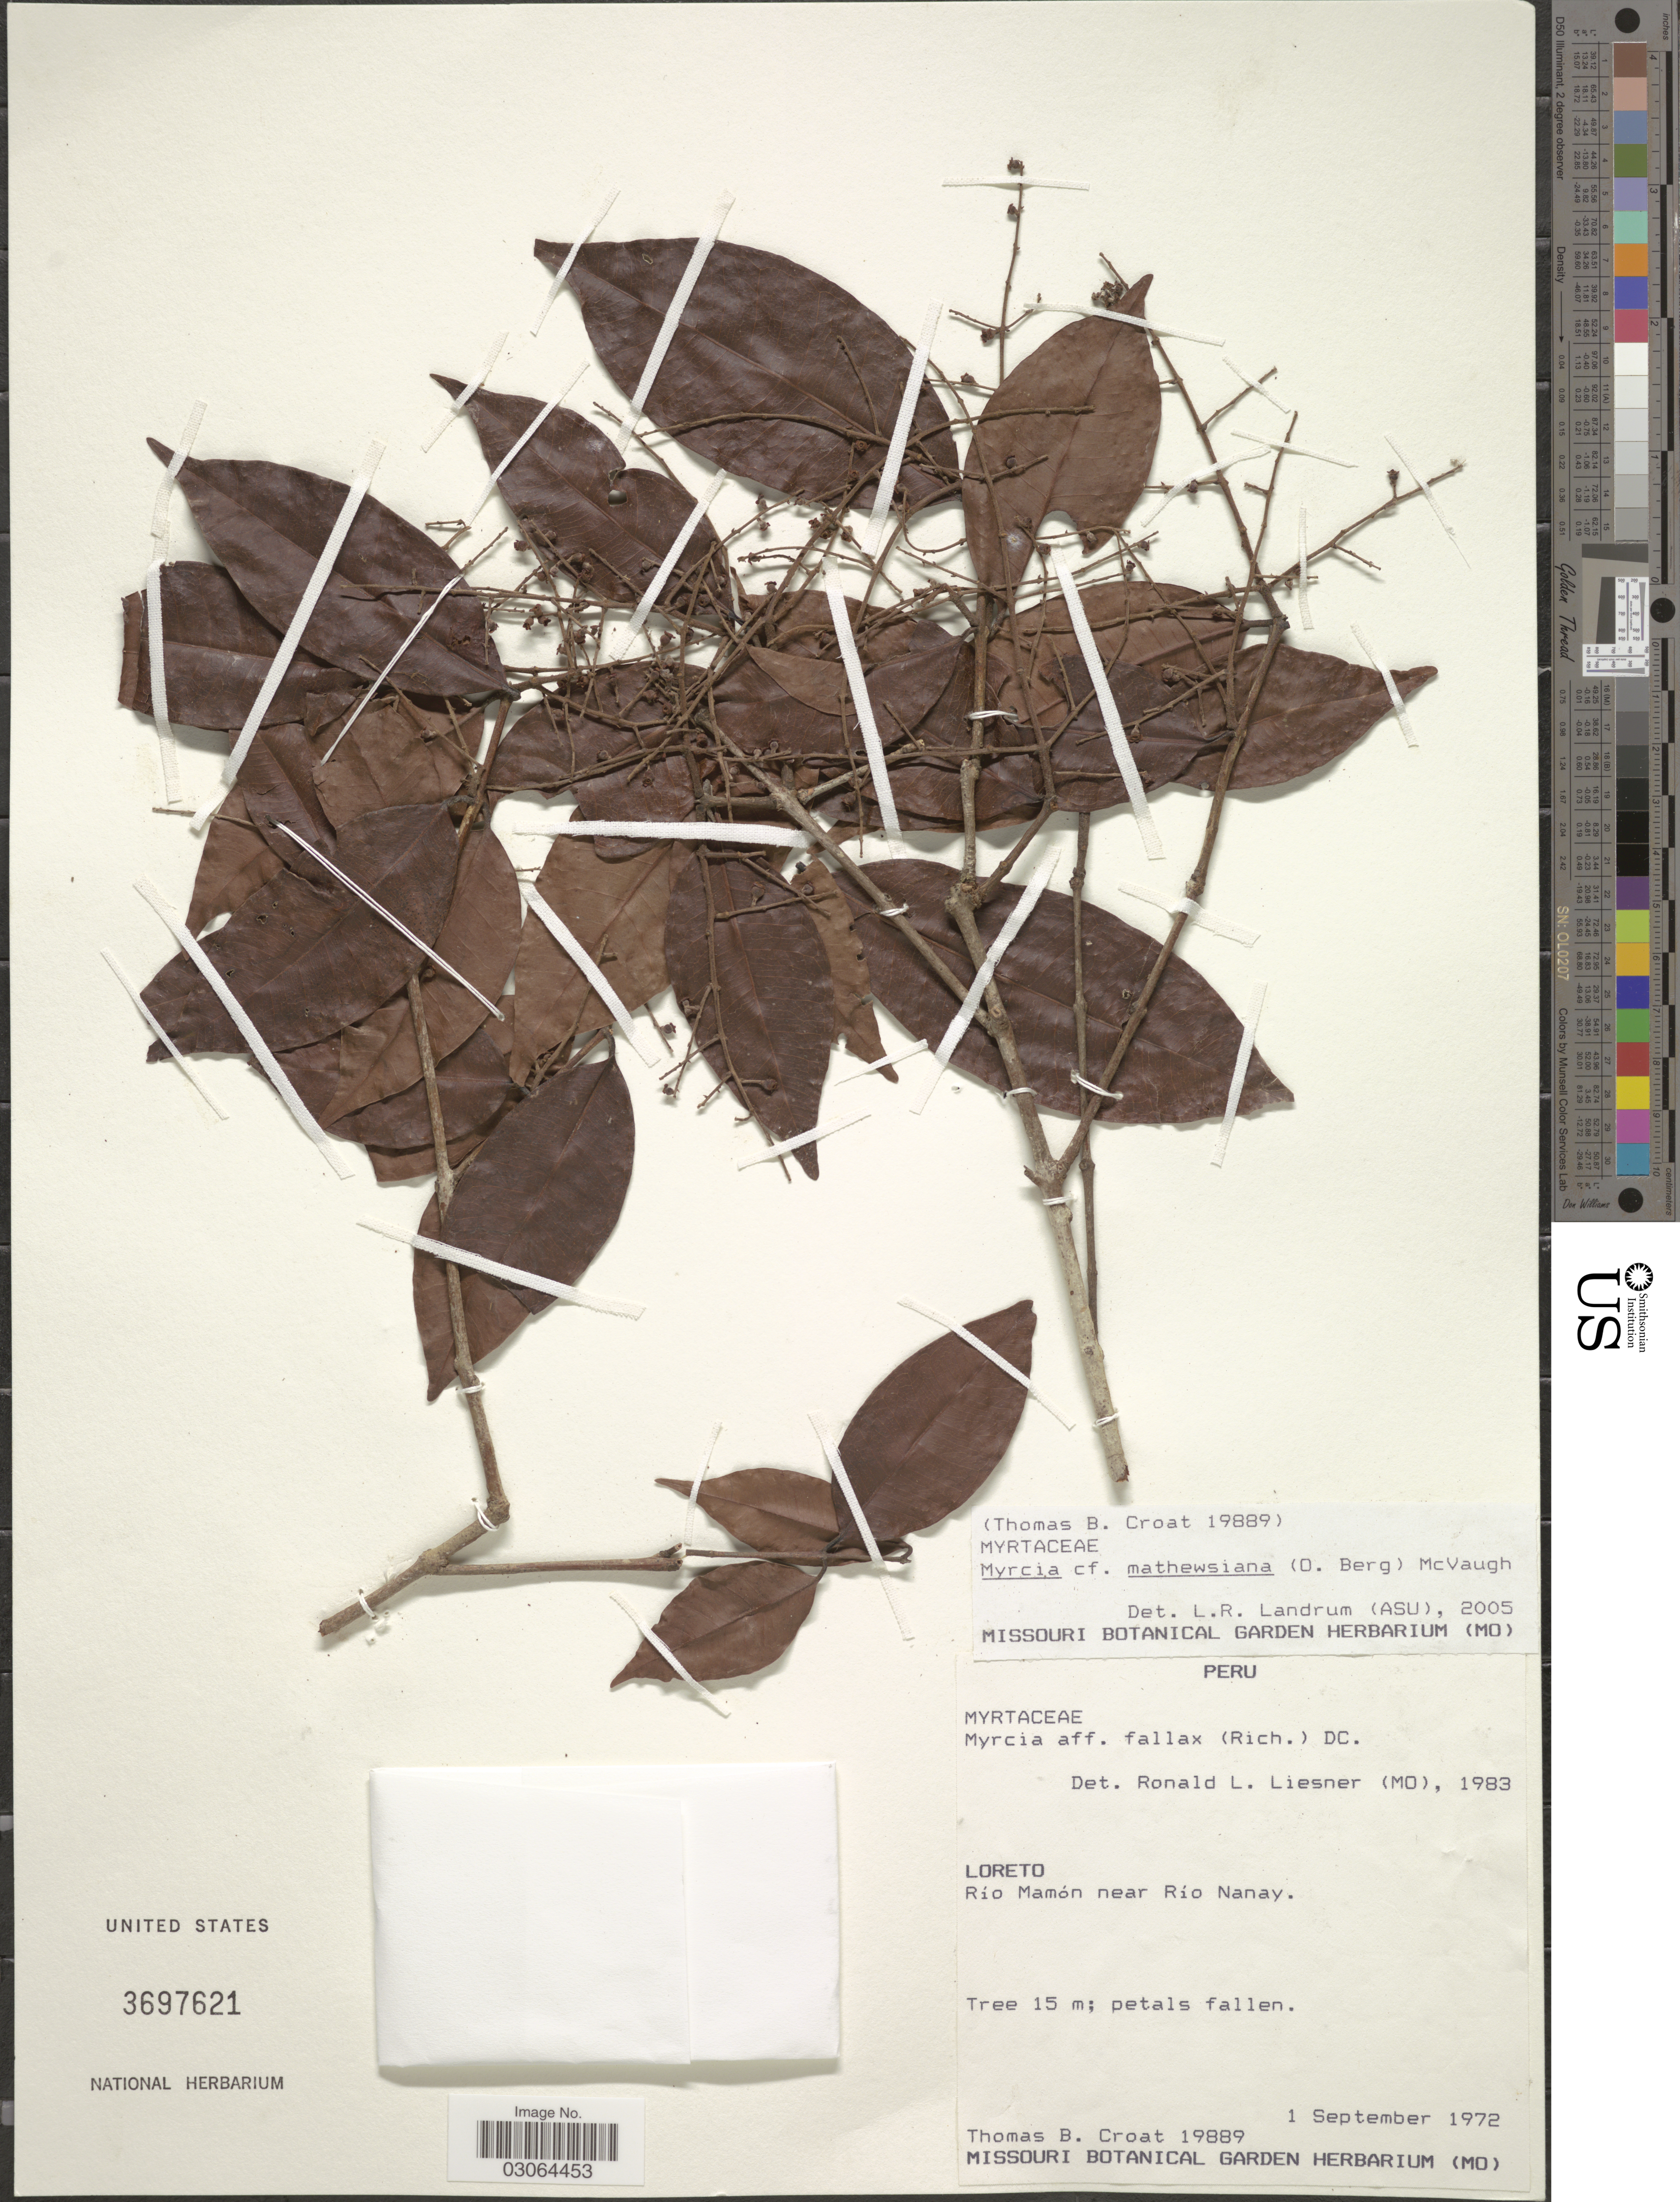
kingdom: Plantae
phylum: Tracheophyta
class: Magnoliopsida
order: Myrtales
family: Myrtaceae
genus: Myrcia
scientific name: Myrcia mathewsiana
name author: (O. Berg) McVaugh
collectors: T. B. Croat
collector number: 19889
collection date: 1972-09-01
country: Peru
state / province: Loreto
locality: Río Mamón near Río Nanay.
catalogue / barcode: US 3697621